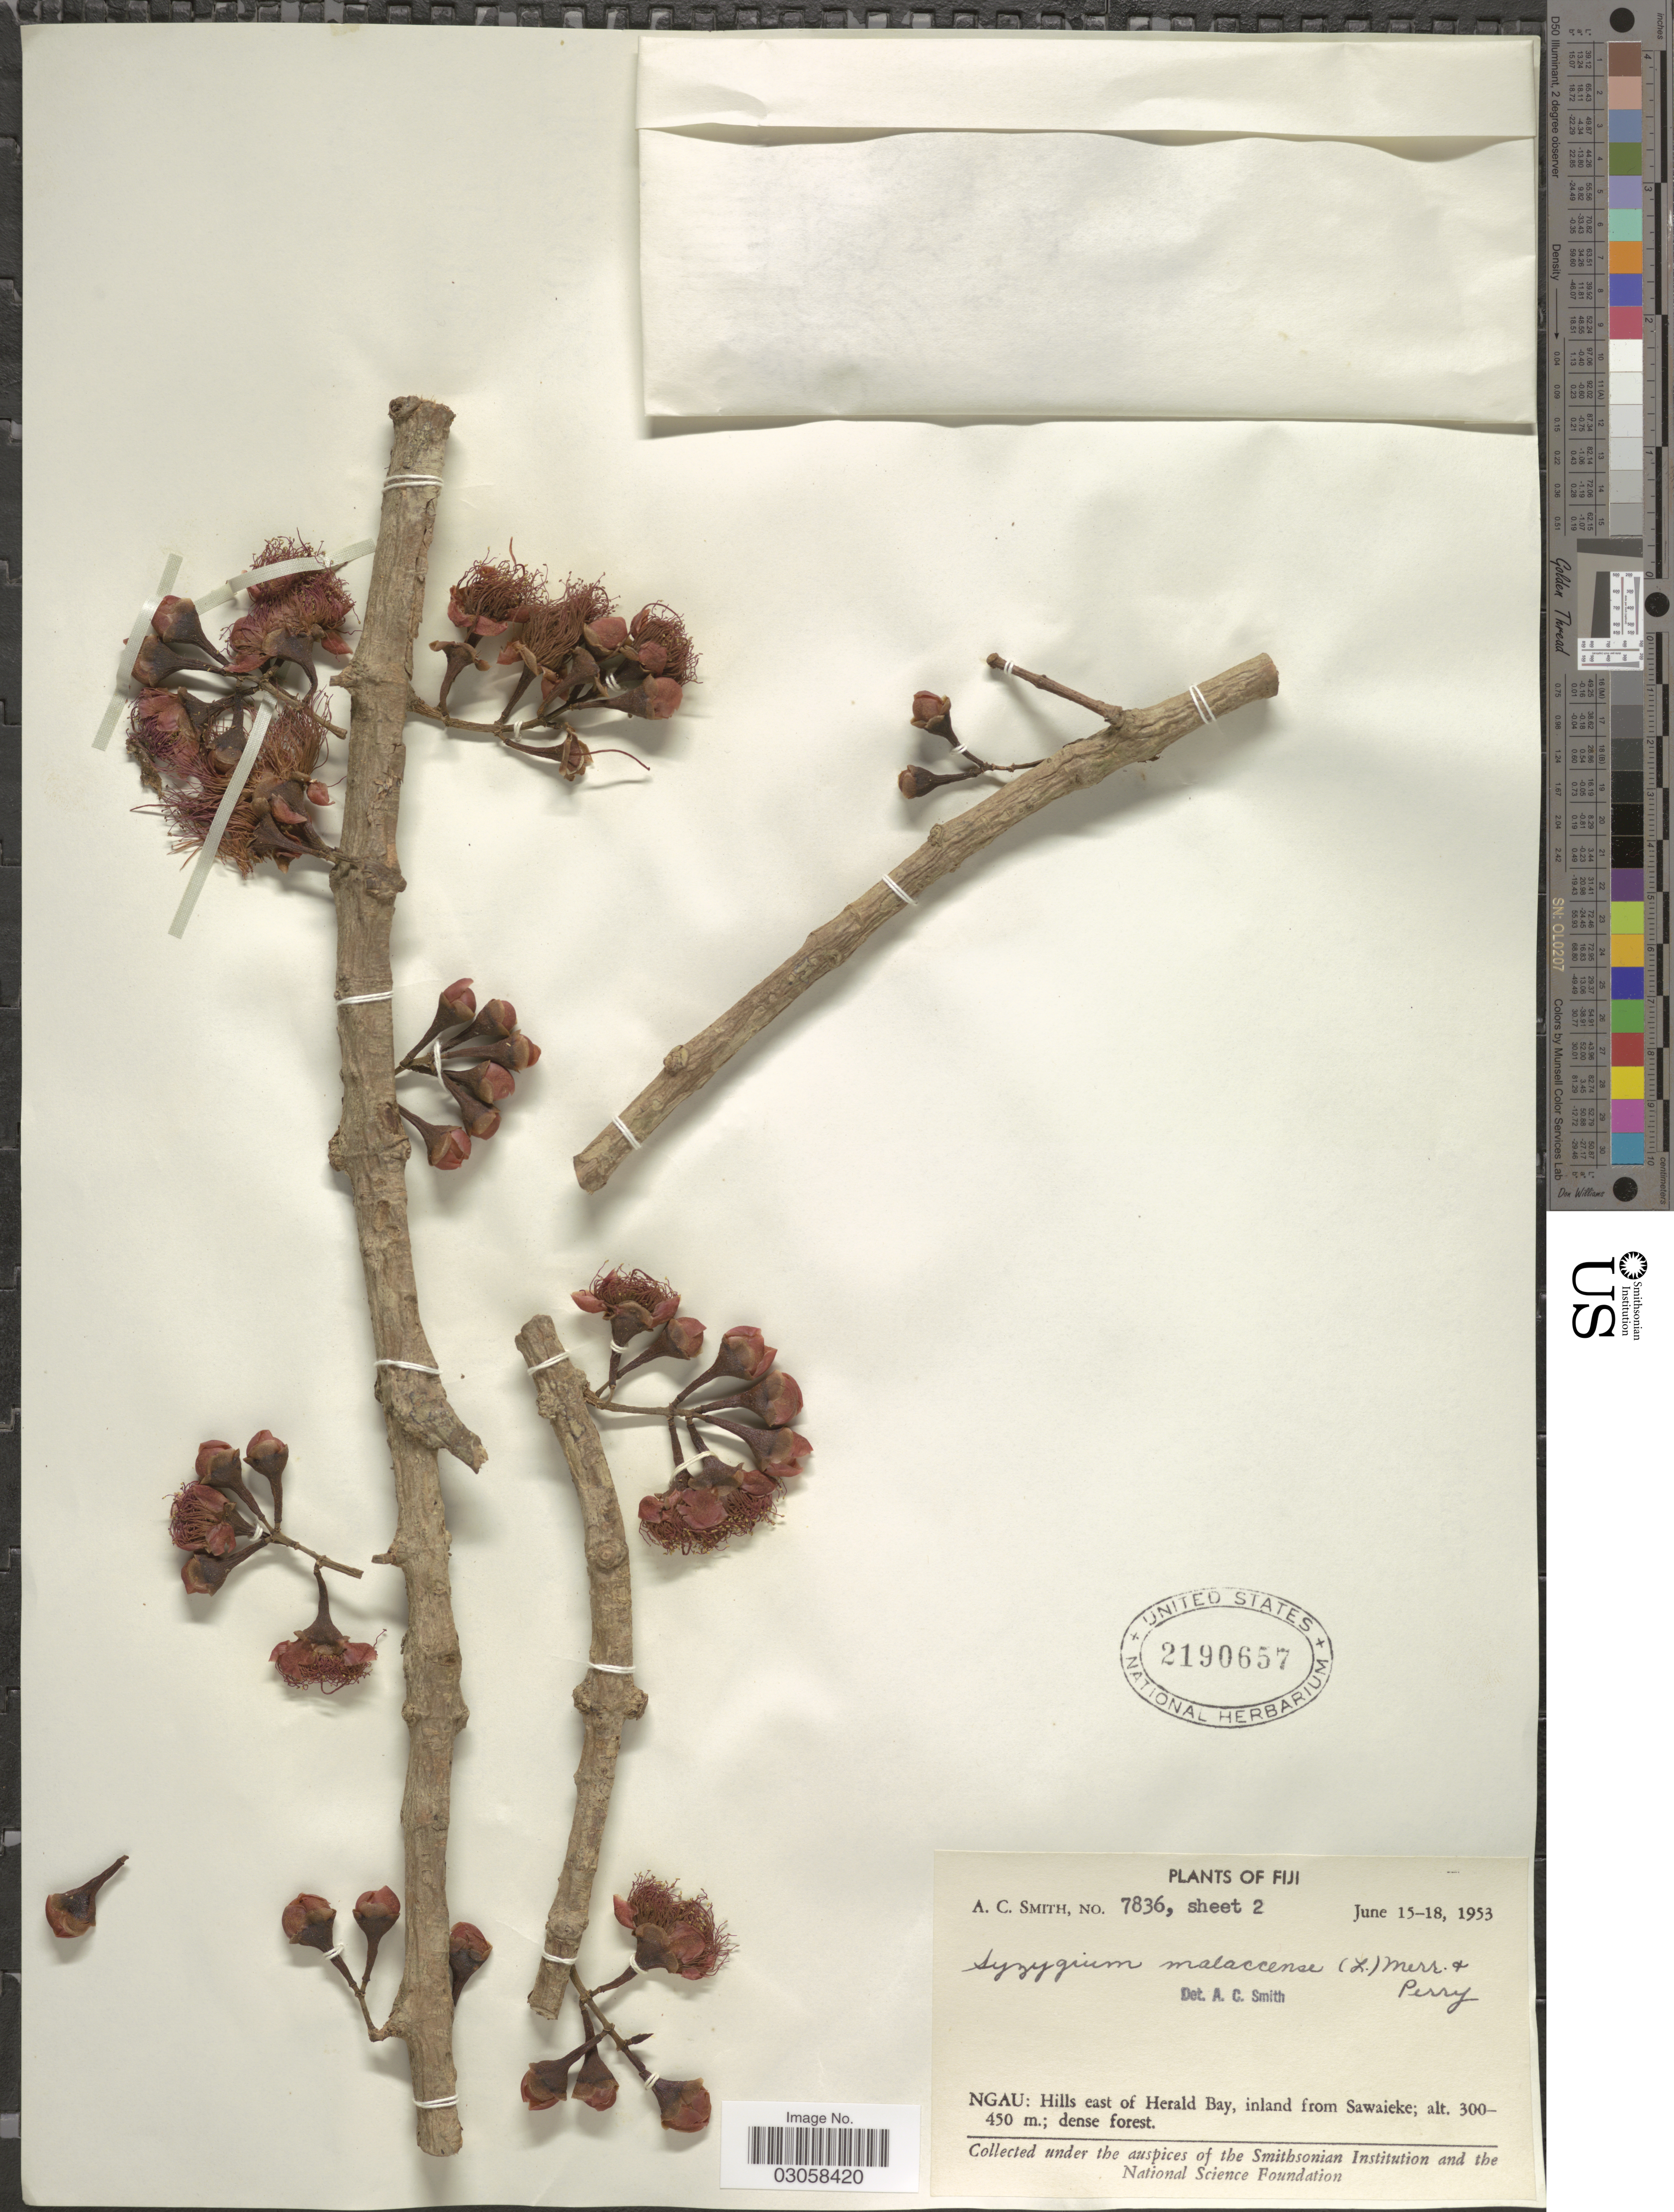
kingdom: Plantae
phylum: Tracheophyta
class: Magnoliopsida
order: Myrtales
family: Myrtaceae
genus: Syzygium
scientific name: Syzygium malaccense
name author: (L.) Merr. & L.M. Perry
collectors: A. C. Smith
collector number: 7836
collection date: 1953-06-15/1953-06-18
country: Fiji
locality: Ngau: Hills east of Herald Bay, inland from Sawaieke.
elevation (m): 300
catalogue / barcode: US 2190657